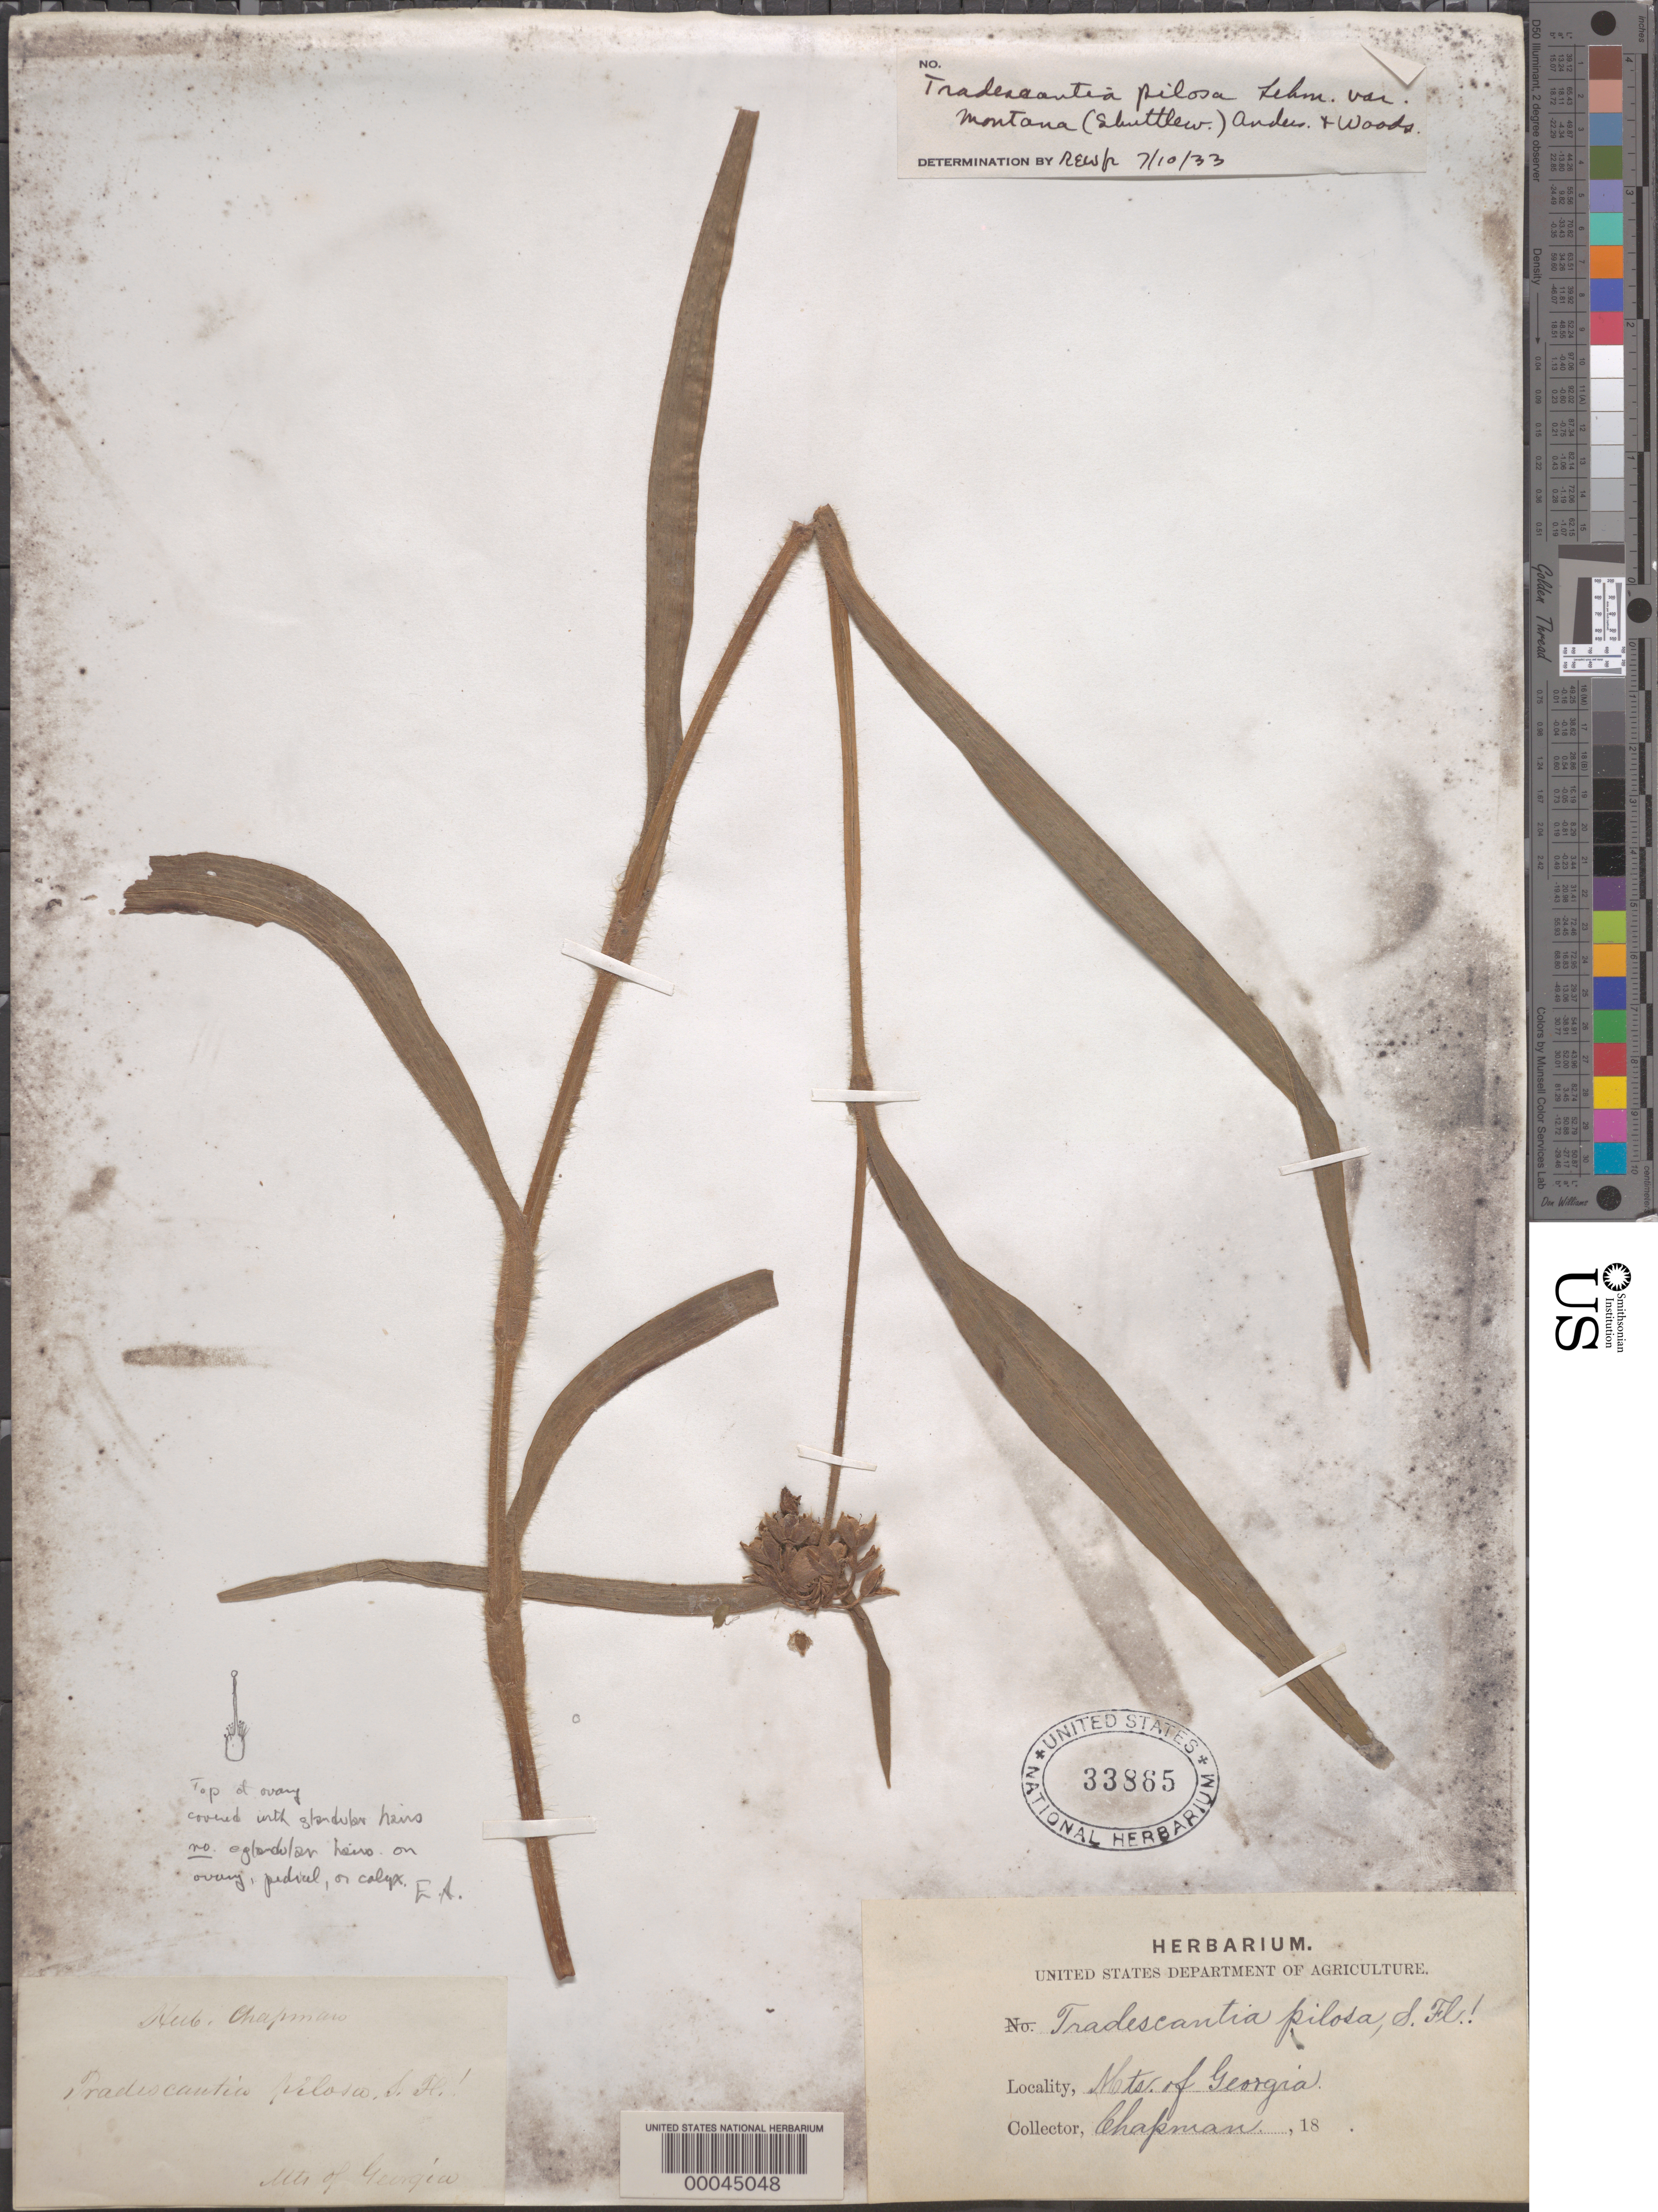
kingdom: Plantae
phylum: Tracheophyta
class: Liliopsida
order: Commelinales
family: Commelinaceae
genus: Tradescantia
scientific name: Tradescantia subaspera var. montana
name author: (Shuttlew. ex Small & Vail) E.S. Anderson & Woodson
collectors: A. Chapman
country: United States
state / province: Georgia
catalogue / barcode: US 33865